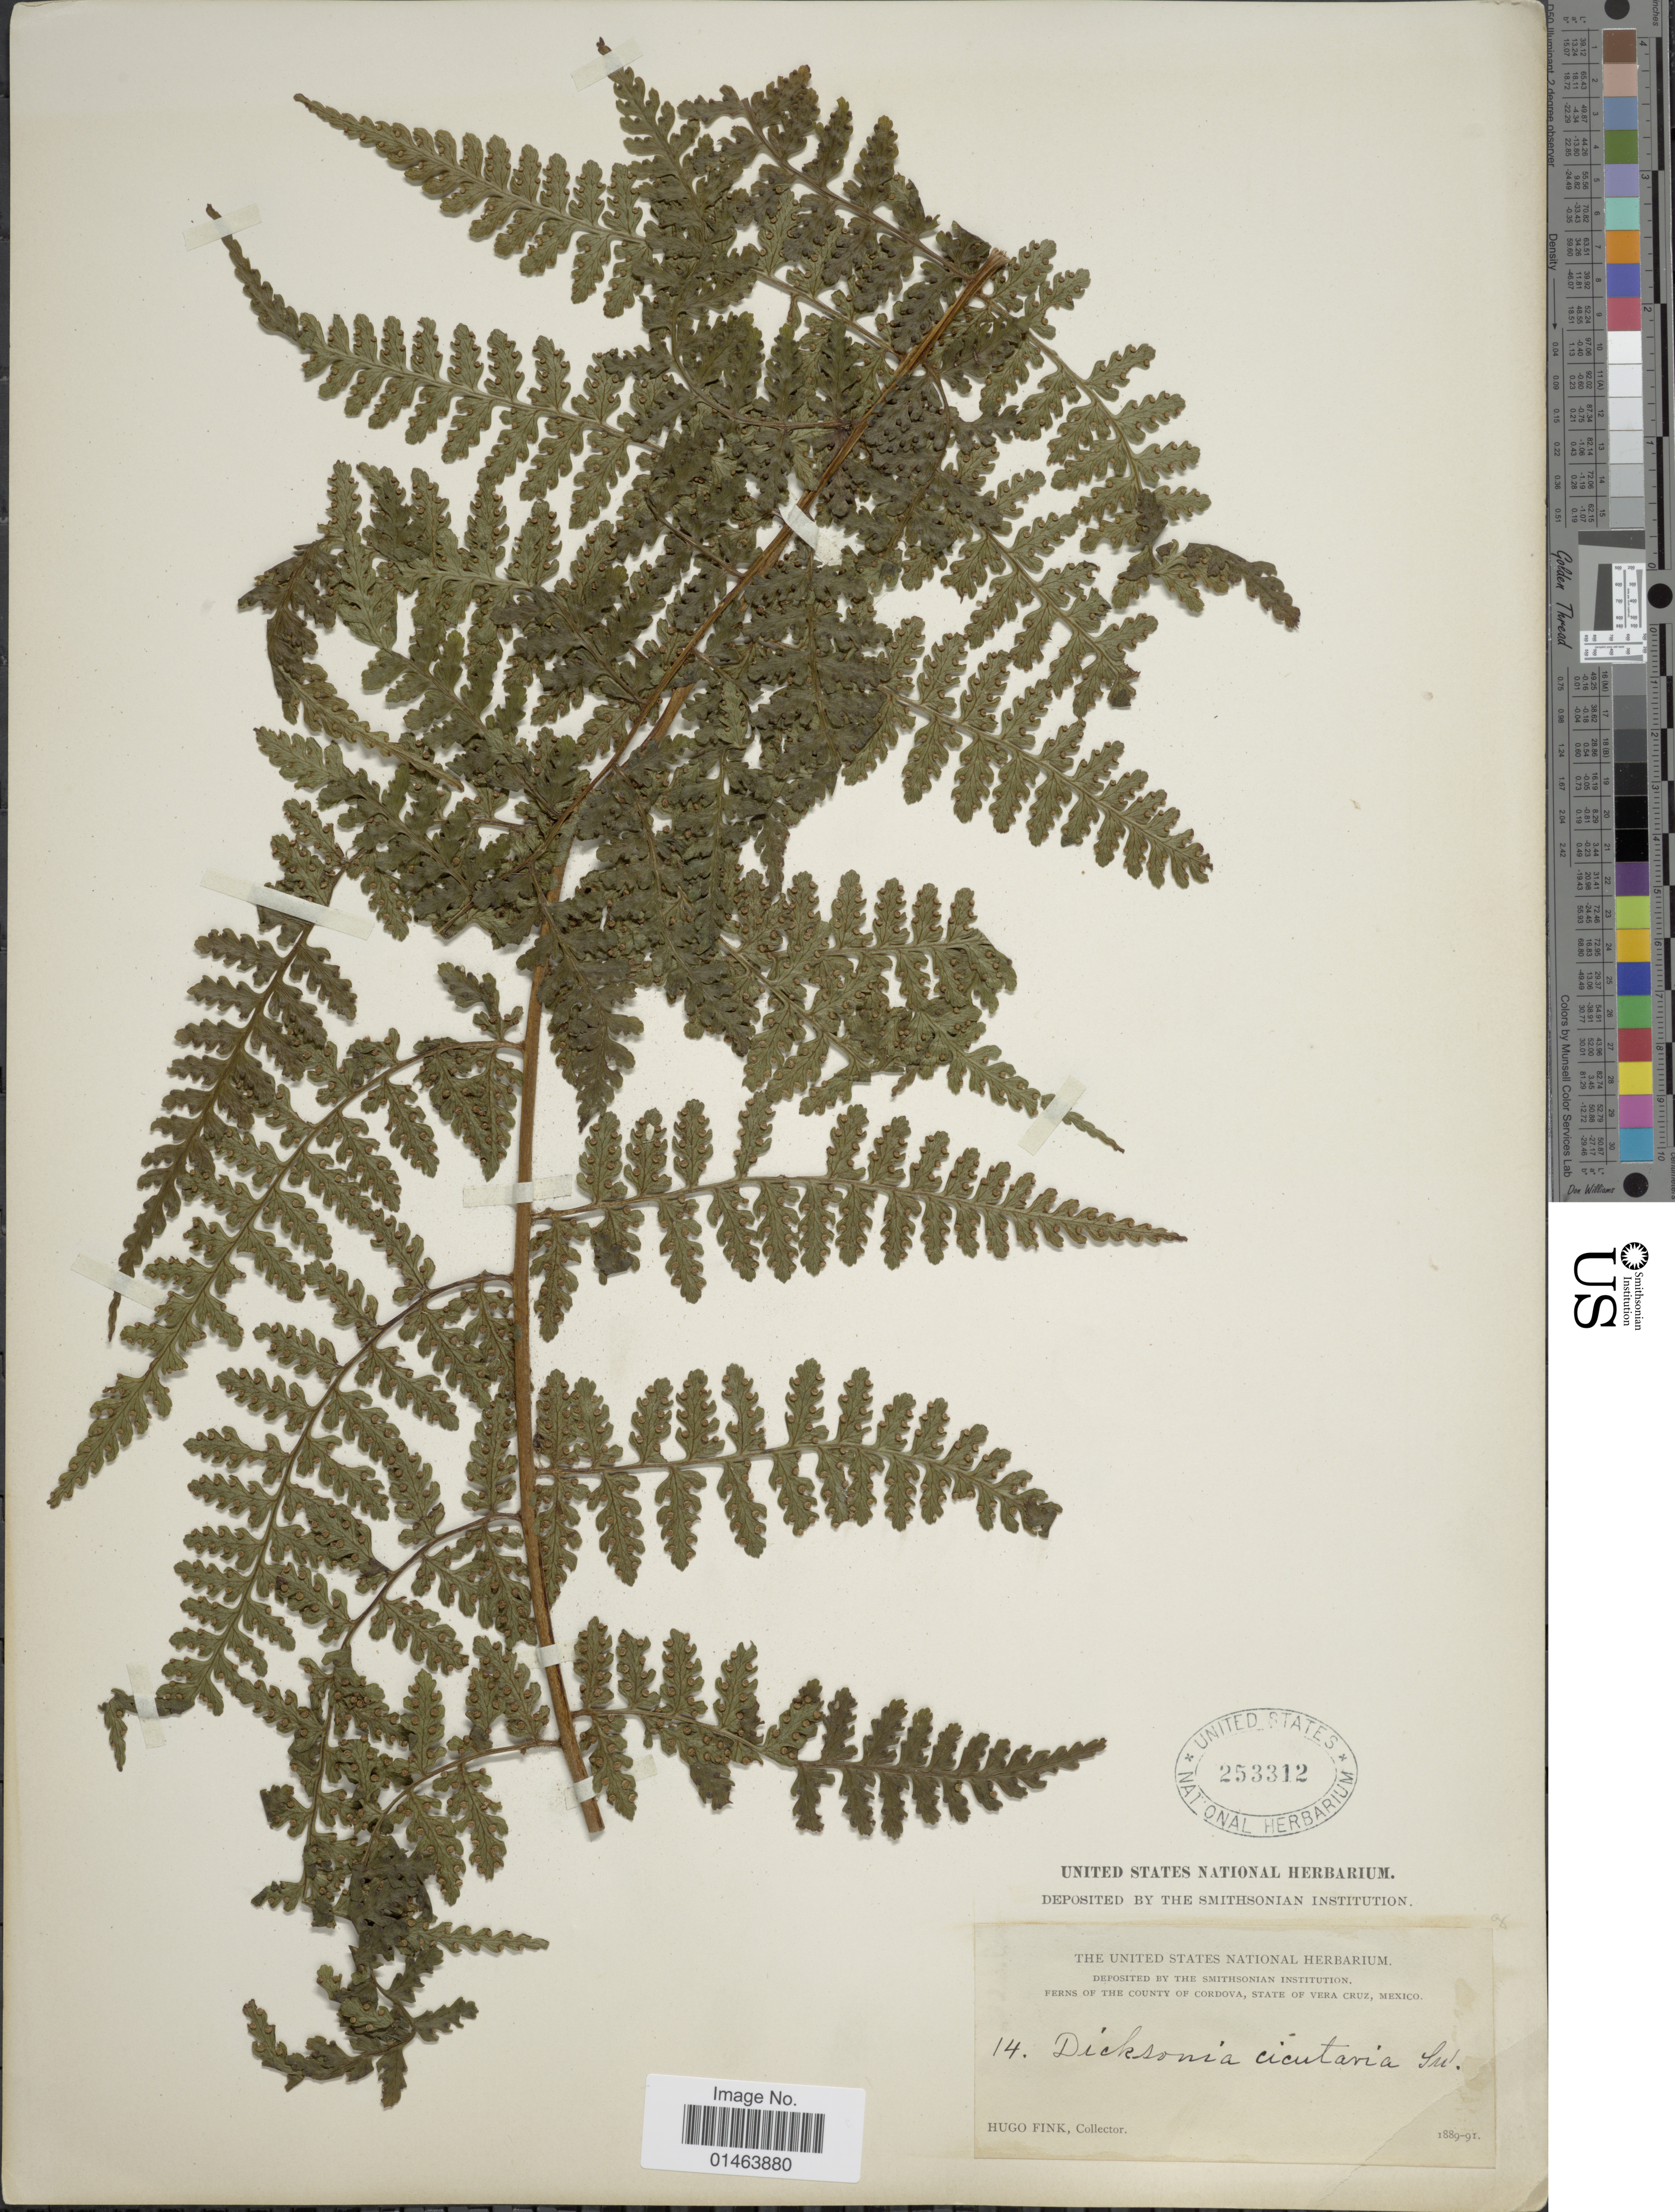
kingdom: Plantae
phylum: Tracheophyta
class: Polypodiopsida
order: Polypodiales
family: Dennstaedtiaceae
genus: Dennstaedtia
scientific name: Dennstaedtia cicutaria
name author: (Sw.) T. Moore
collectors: H. Fink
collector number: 14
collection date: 1889/1891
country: Mexico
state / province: Veracruz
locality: County of Cordova,State of Vera Cruz.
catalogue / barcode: US 253312